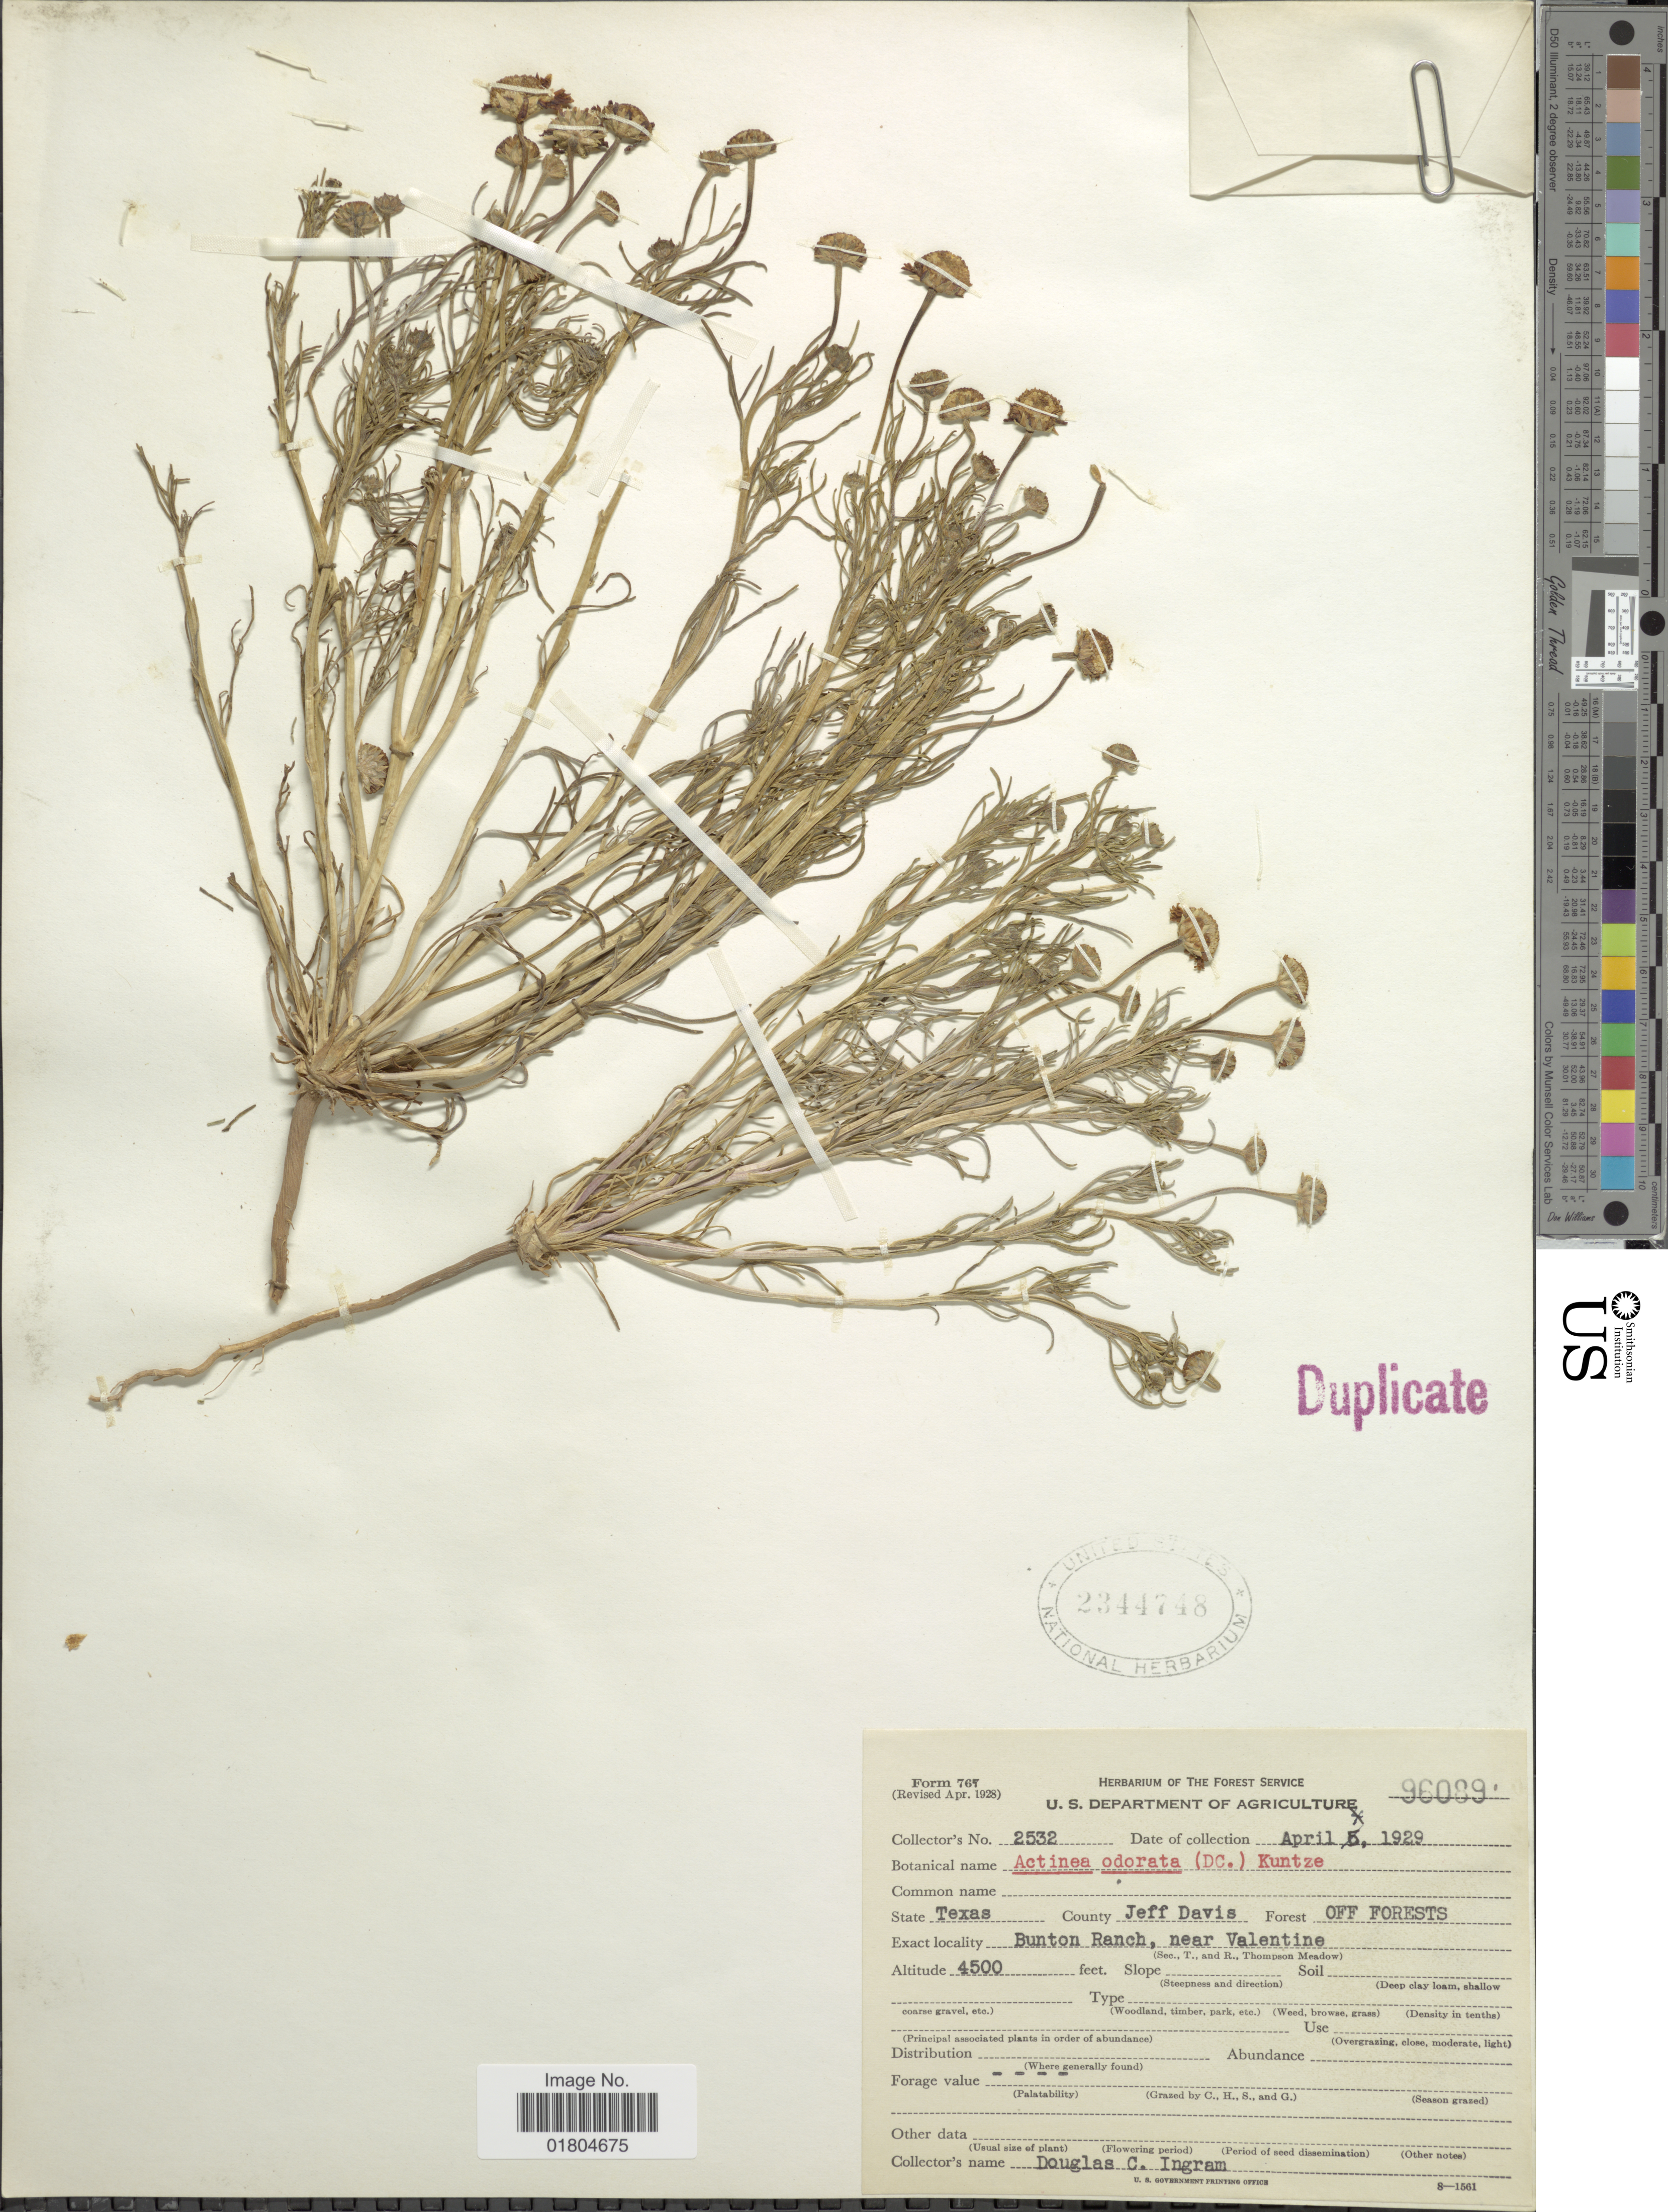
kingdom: Plantae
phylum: Tracheophyta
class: Magnoliopsida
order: Asterales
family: Asteraceae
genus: Hymenoxys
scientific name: Hymenoxys odorata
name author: DC.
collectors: D. C. Ingram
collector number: B. 2532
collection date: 1929-04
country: United States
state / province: Texas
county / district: Jeff Davis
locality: County Jeff Davis. Off Forests. Bunton Ranch, near Valentine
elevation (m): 1372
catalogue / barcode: US 2344748